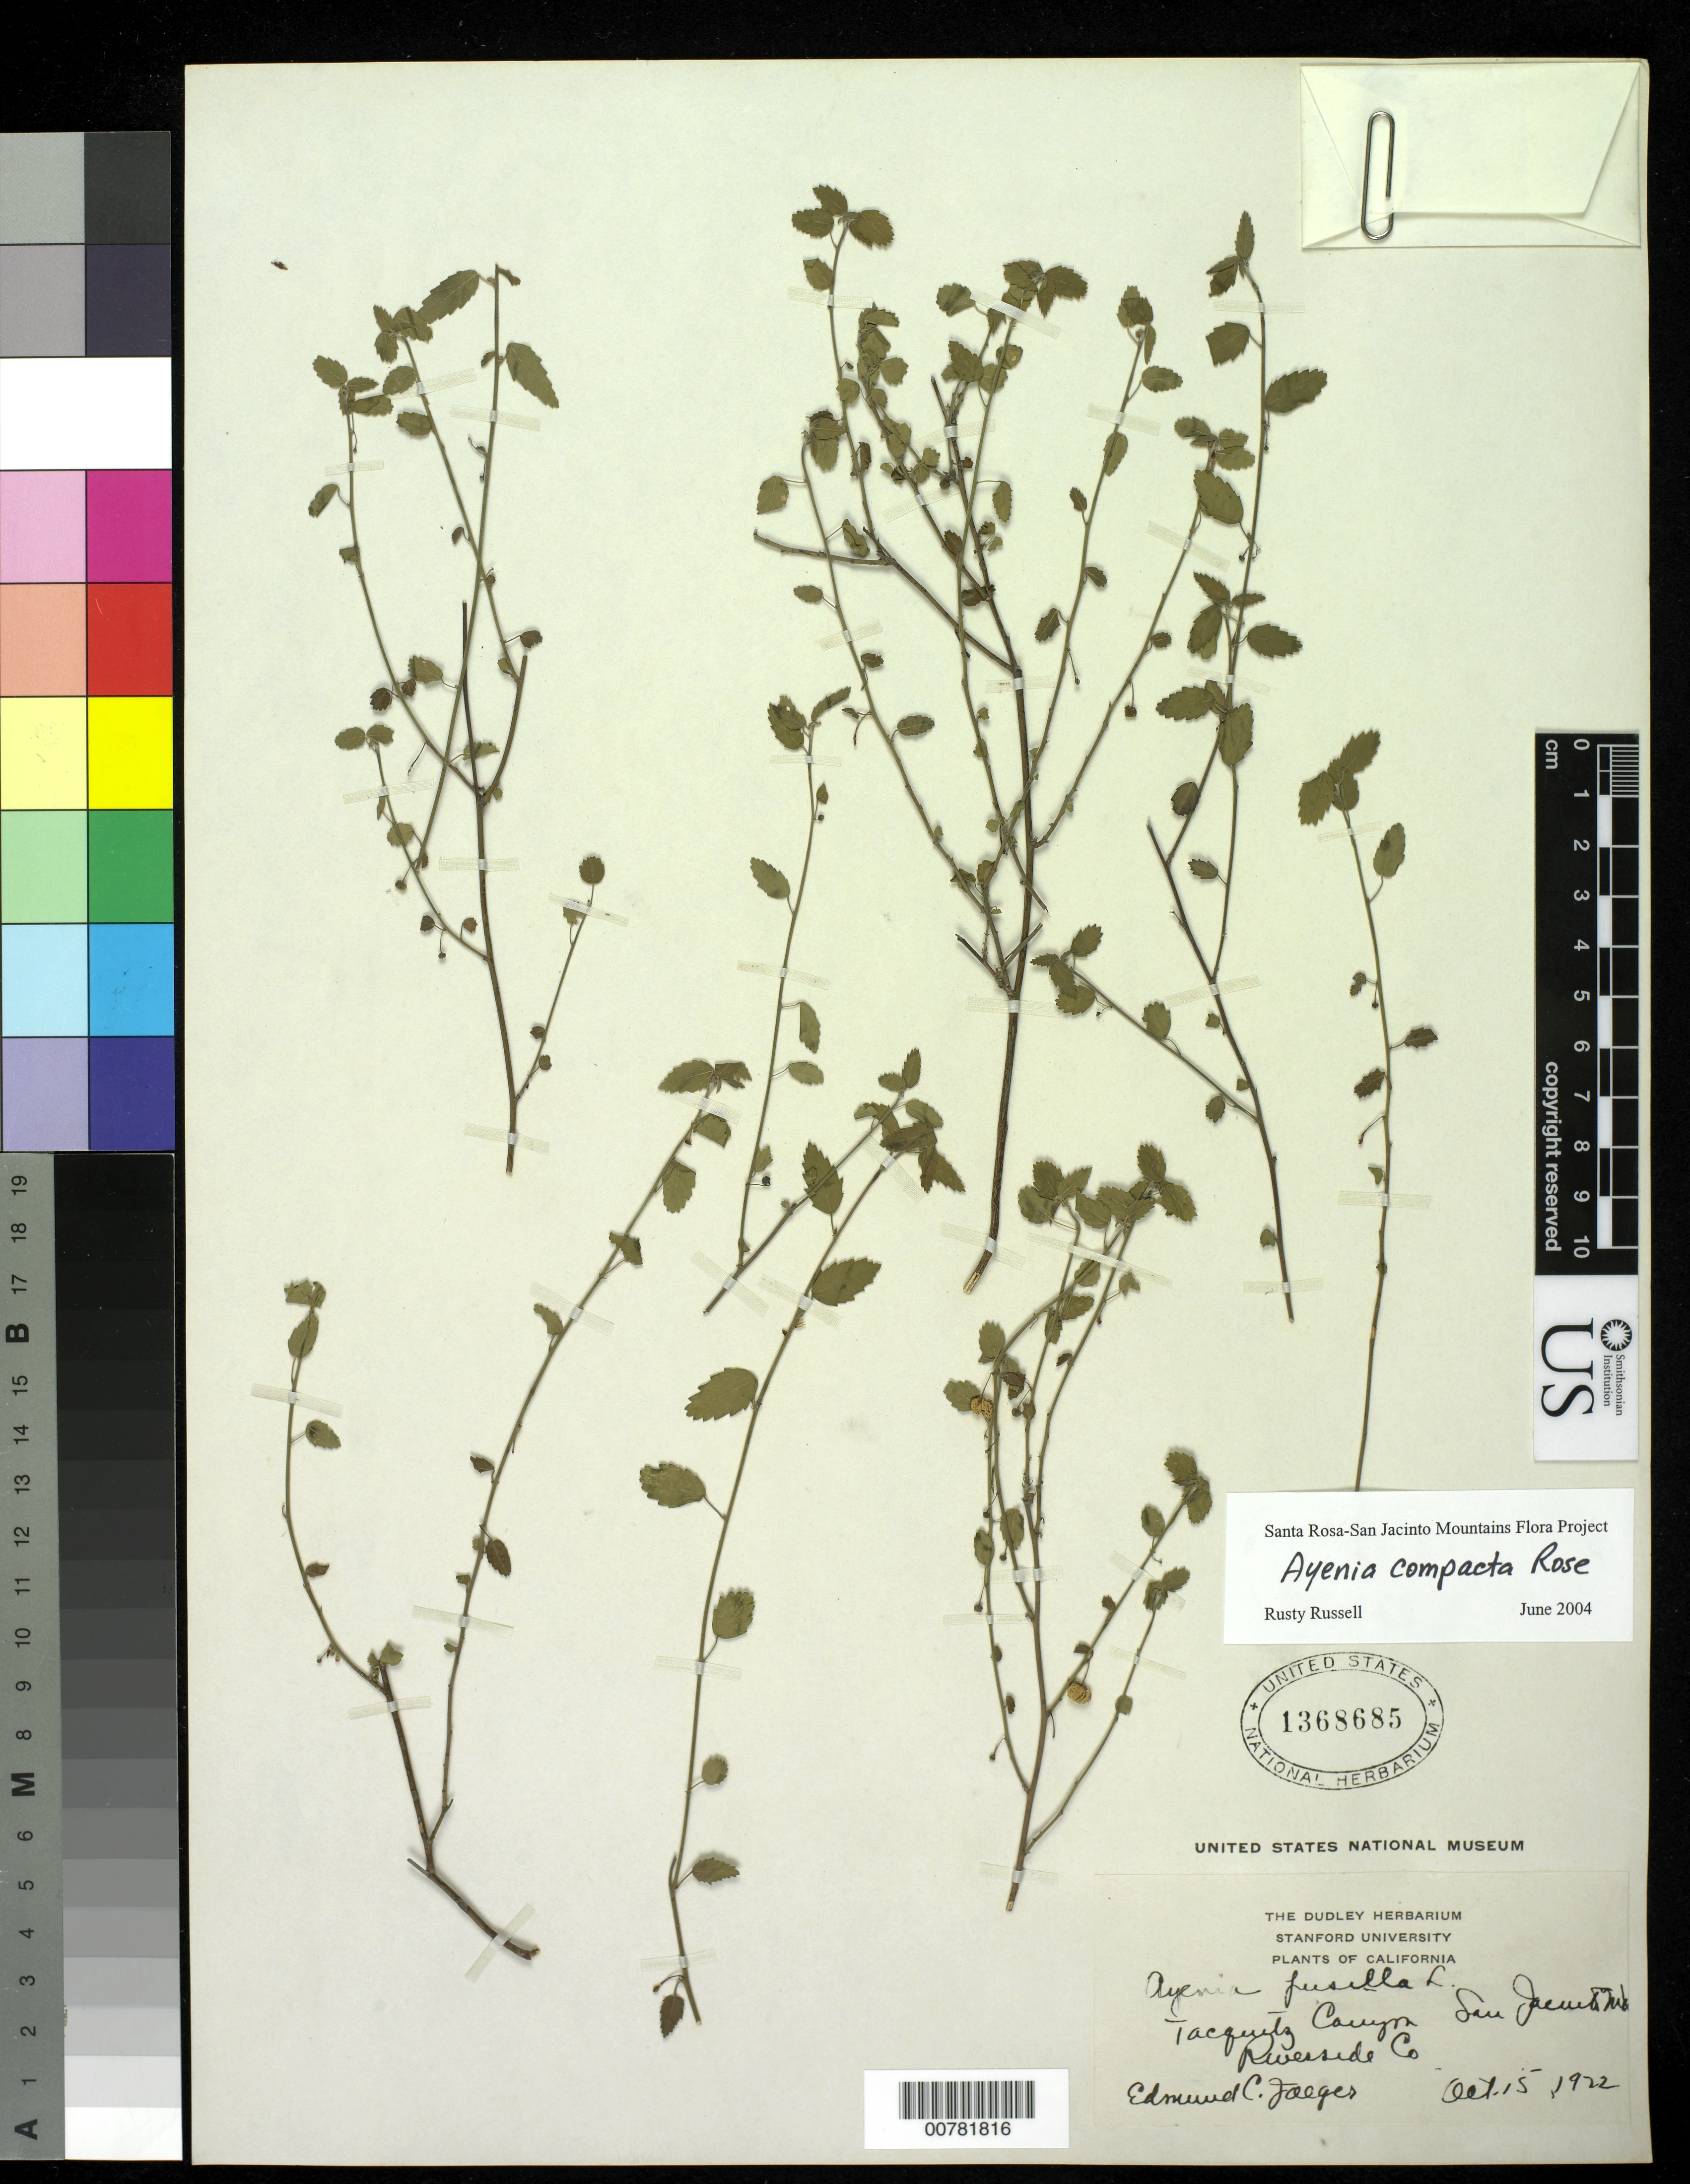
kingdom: Plantae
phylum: Tracheophyta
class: Magnoliopsida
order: Malvales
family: Malvaceae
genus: Ayenia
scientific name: Ayenia compacta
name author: Rose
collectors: E. Jaeger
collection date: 1922-10-15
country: United States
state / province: California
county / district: Riverside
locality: Tacquitz Canyon San Jacinto Mts. Riverside Co.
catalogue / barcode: US 1368685